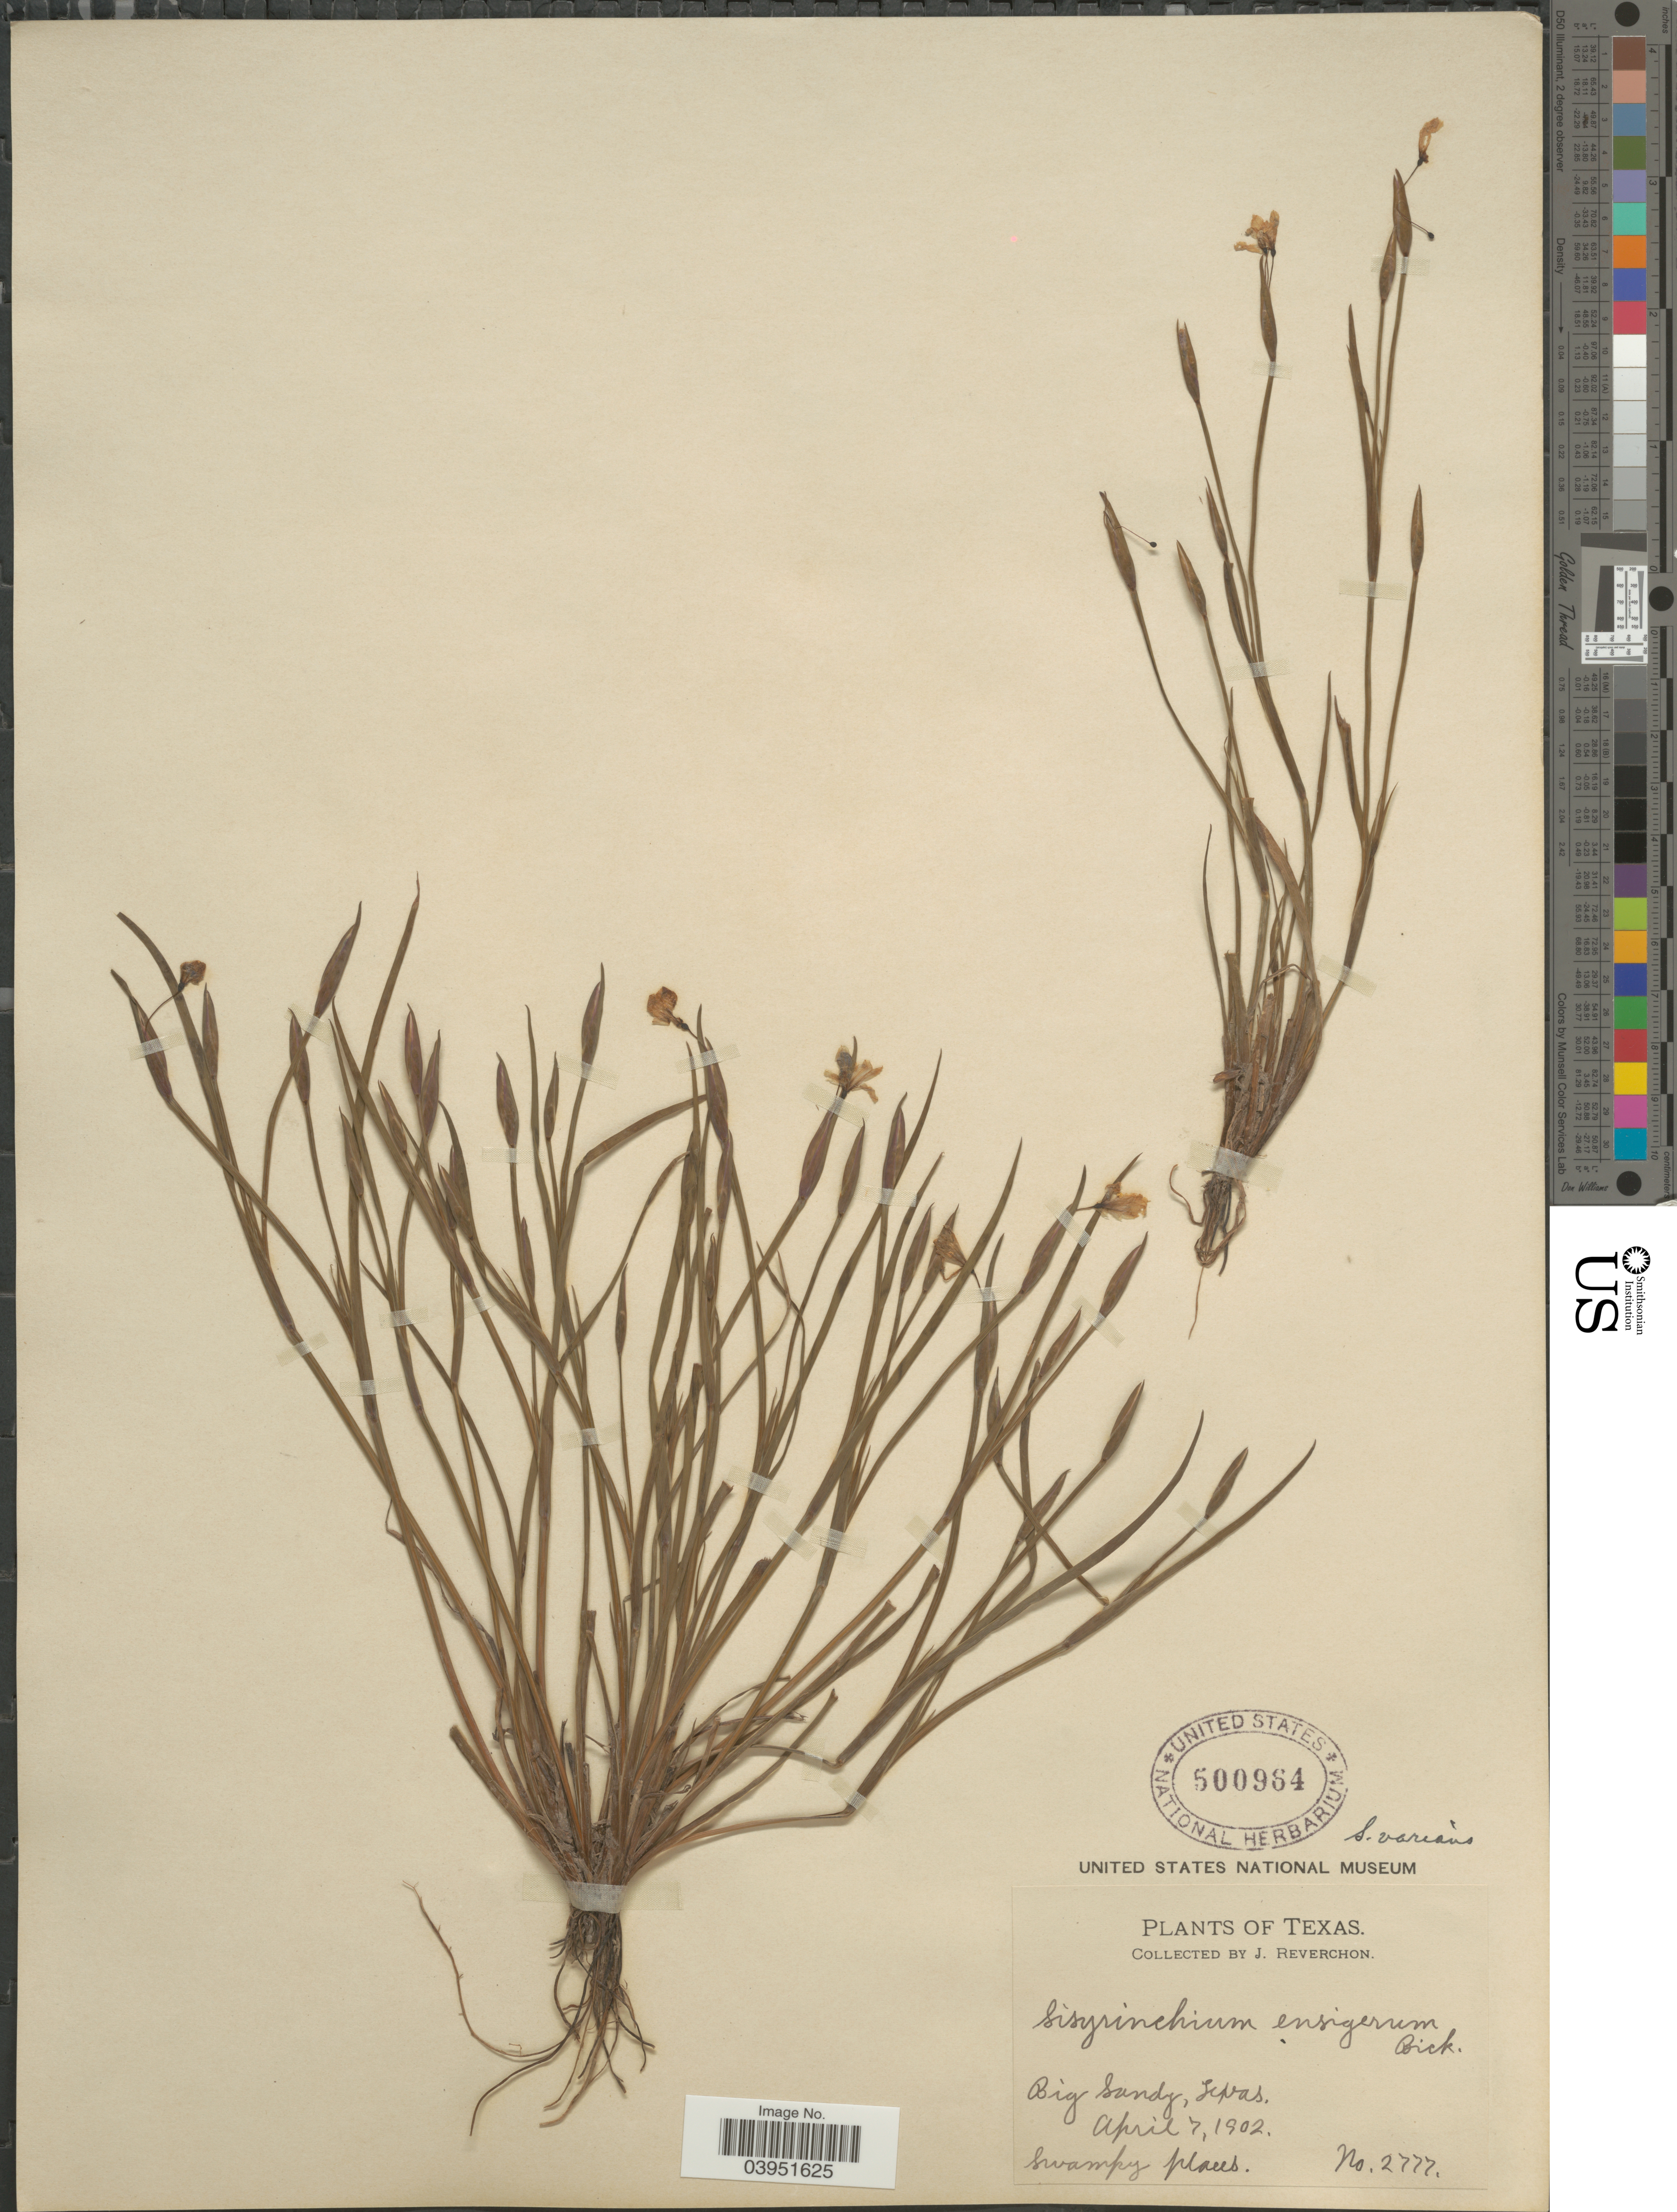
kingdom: Plantae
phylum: Tracheophyta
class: Liliopsida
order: Asparagales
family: Iridaceae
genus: Sisyrinchium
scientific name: Sisyrinchium varians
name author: E.P. Bicknell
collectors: J. Reverchon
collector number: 2777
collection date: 1902-04-07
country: United States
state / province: Texas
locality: Big Sandy.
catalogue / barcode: US 500964